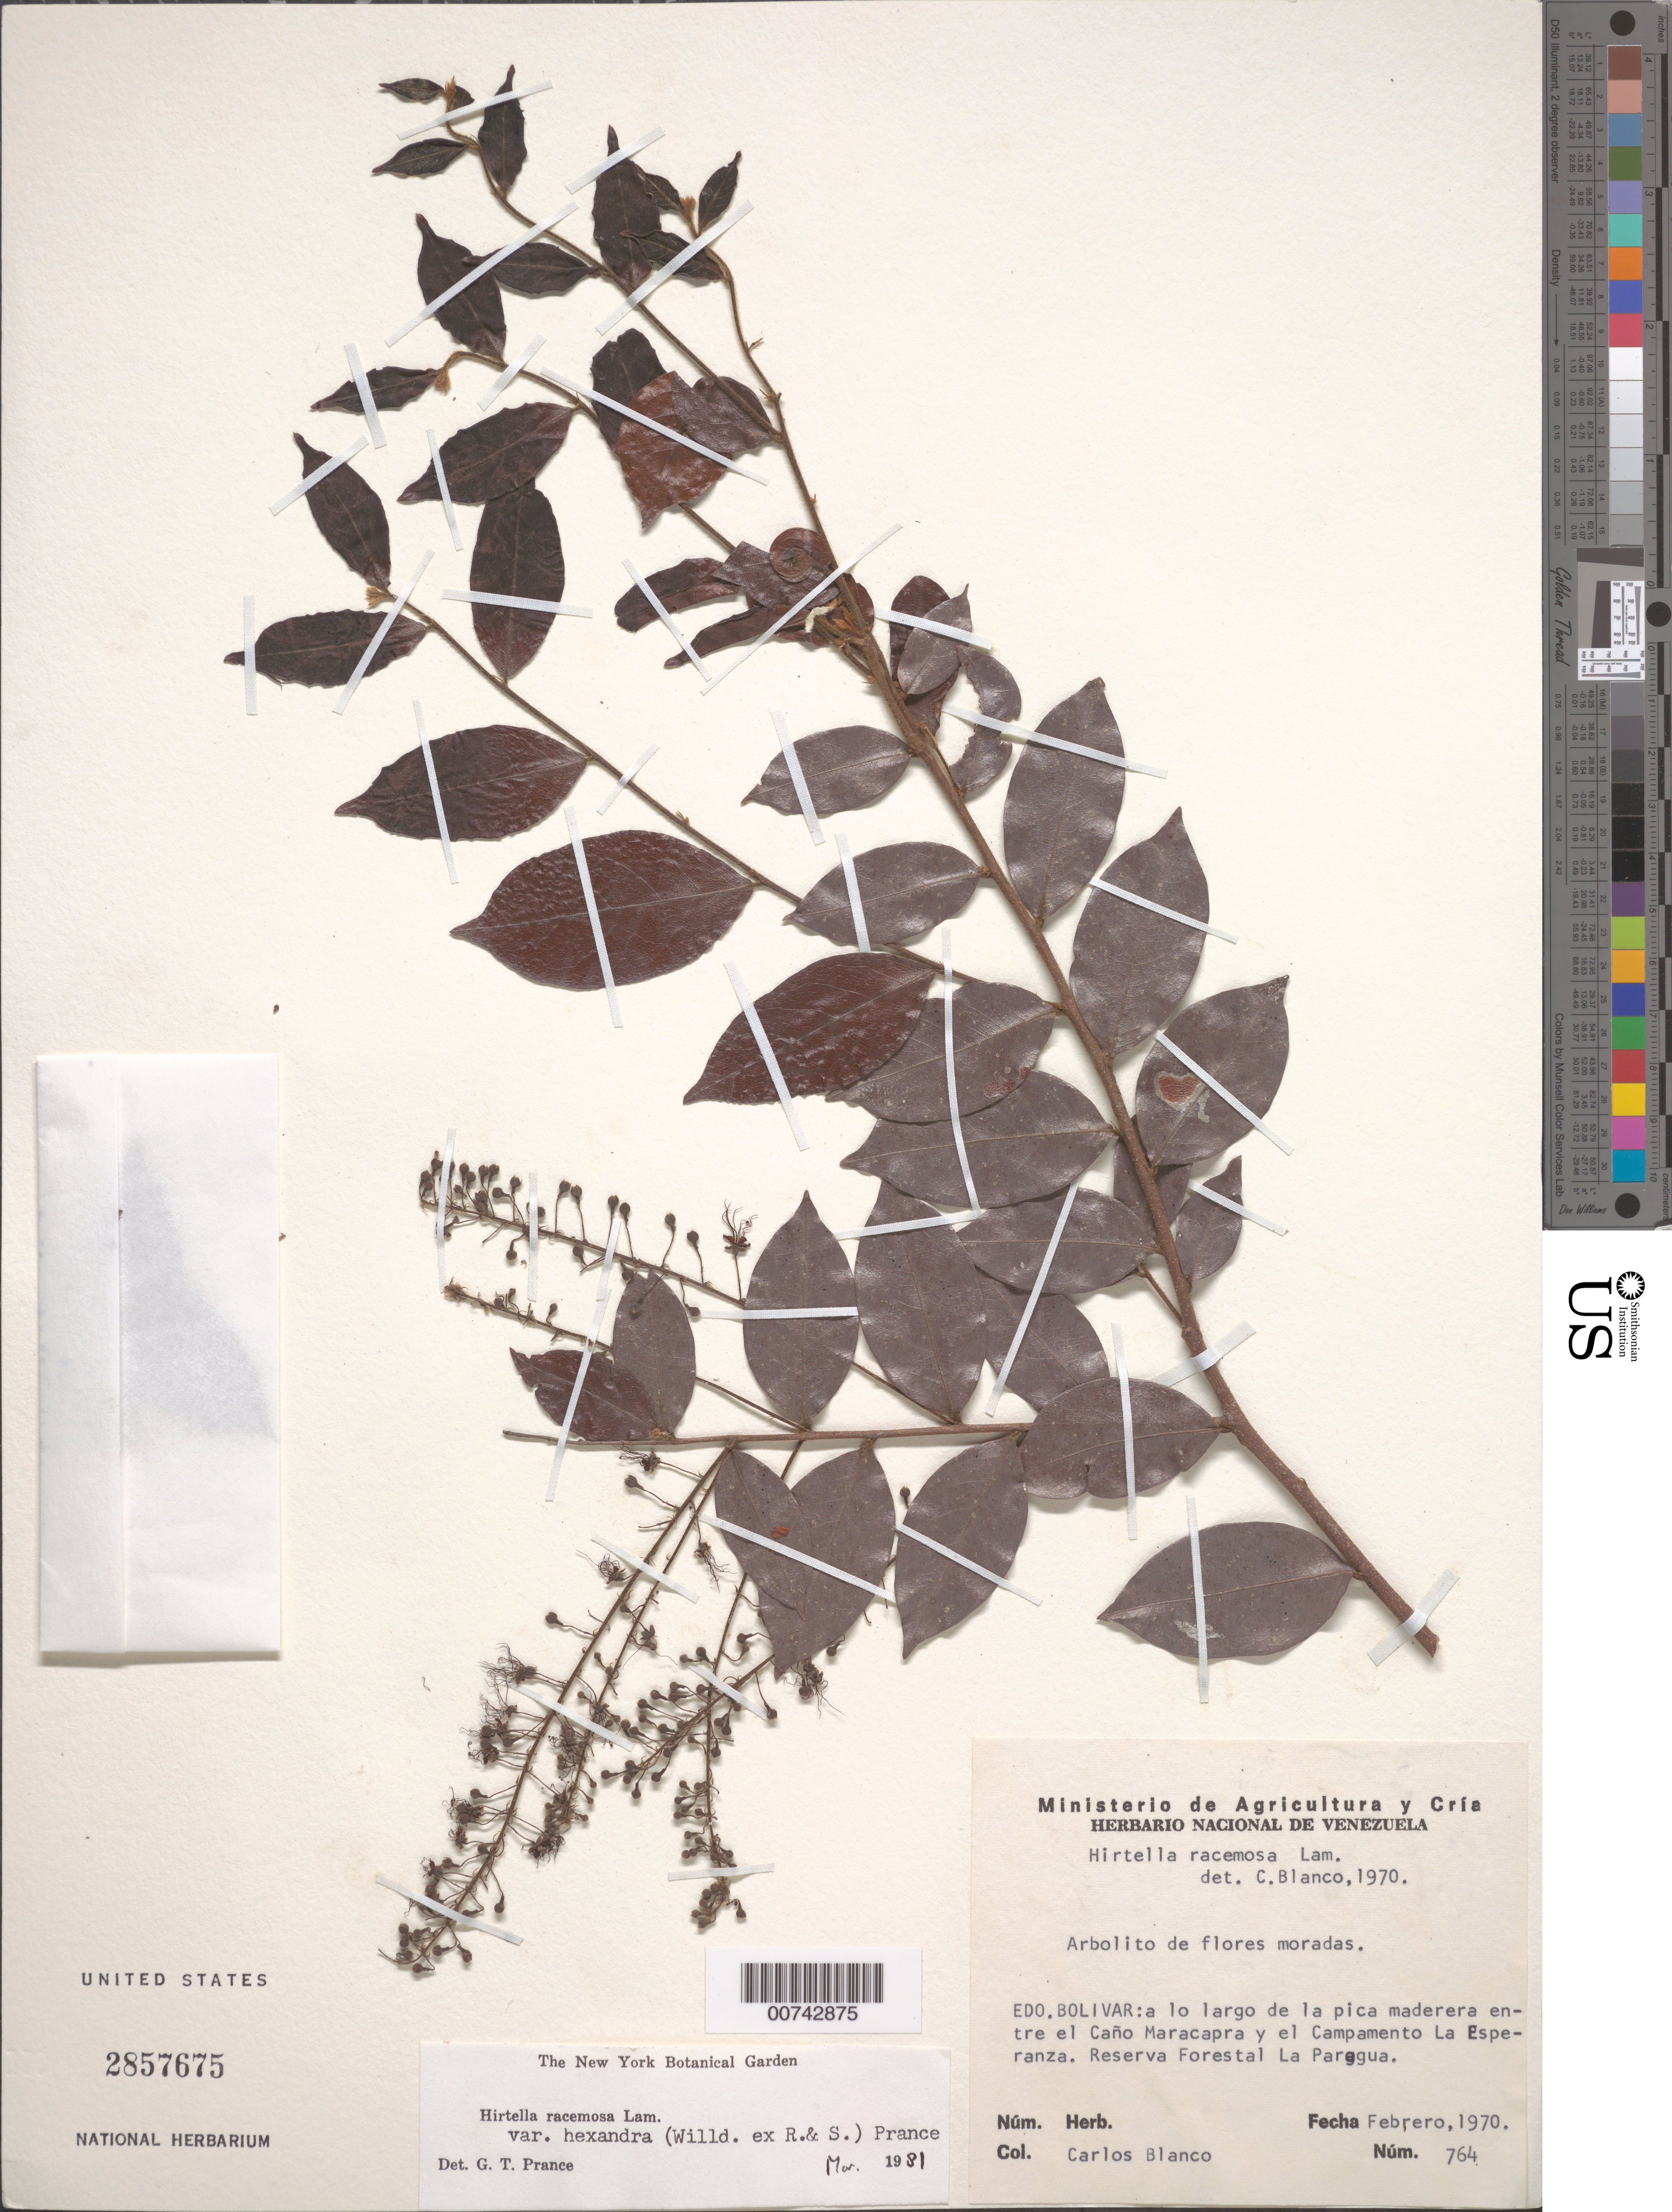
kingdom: Plantae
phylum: Tracheophyta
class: Magnoliopsida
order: Malpighiales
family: Chrysobalanaceae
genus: Hirtella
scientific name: Hirtella racemosa var. hexandra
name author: (Willd. ex Roem. & Schult.) Prance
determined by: Prance, G. T.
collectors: C. A. Blanco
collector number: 764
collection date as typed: Feb-70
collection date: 1970-02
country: Venezuela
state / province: Bolívar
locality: Reserva Forestal La Paragua, a lo largo de la pica maderera entre el Caño Maracapra y el Campamento La Esperanza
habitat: Largo de la pica maderera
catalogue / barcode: US 2857675